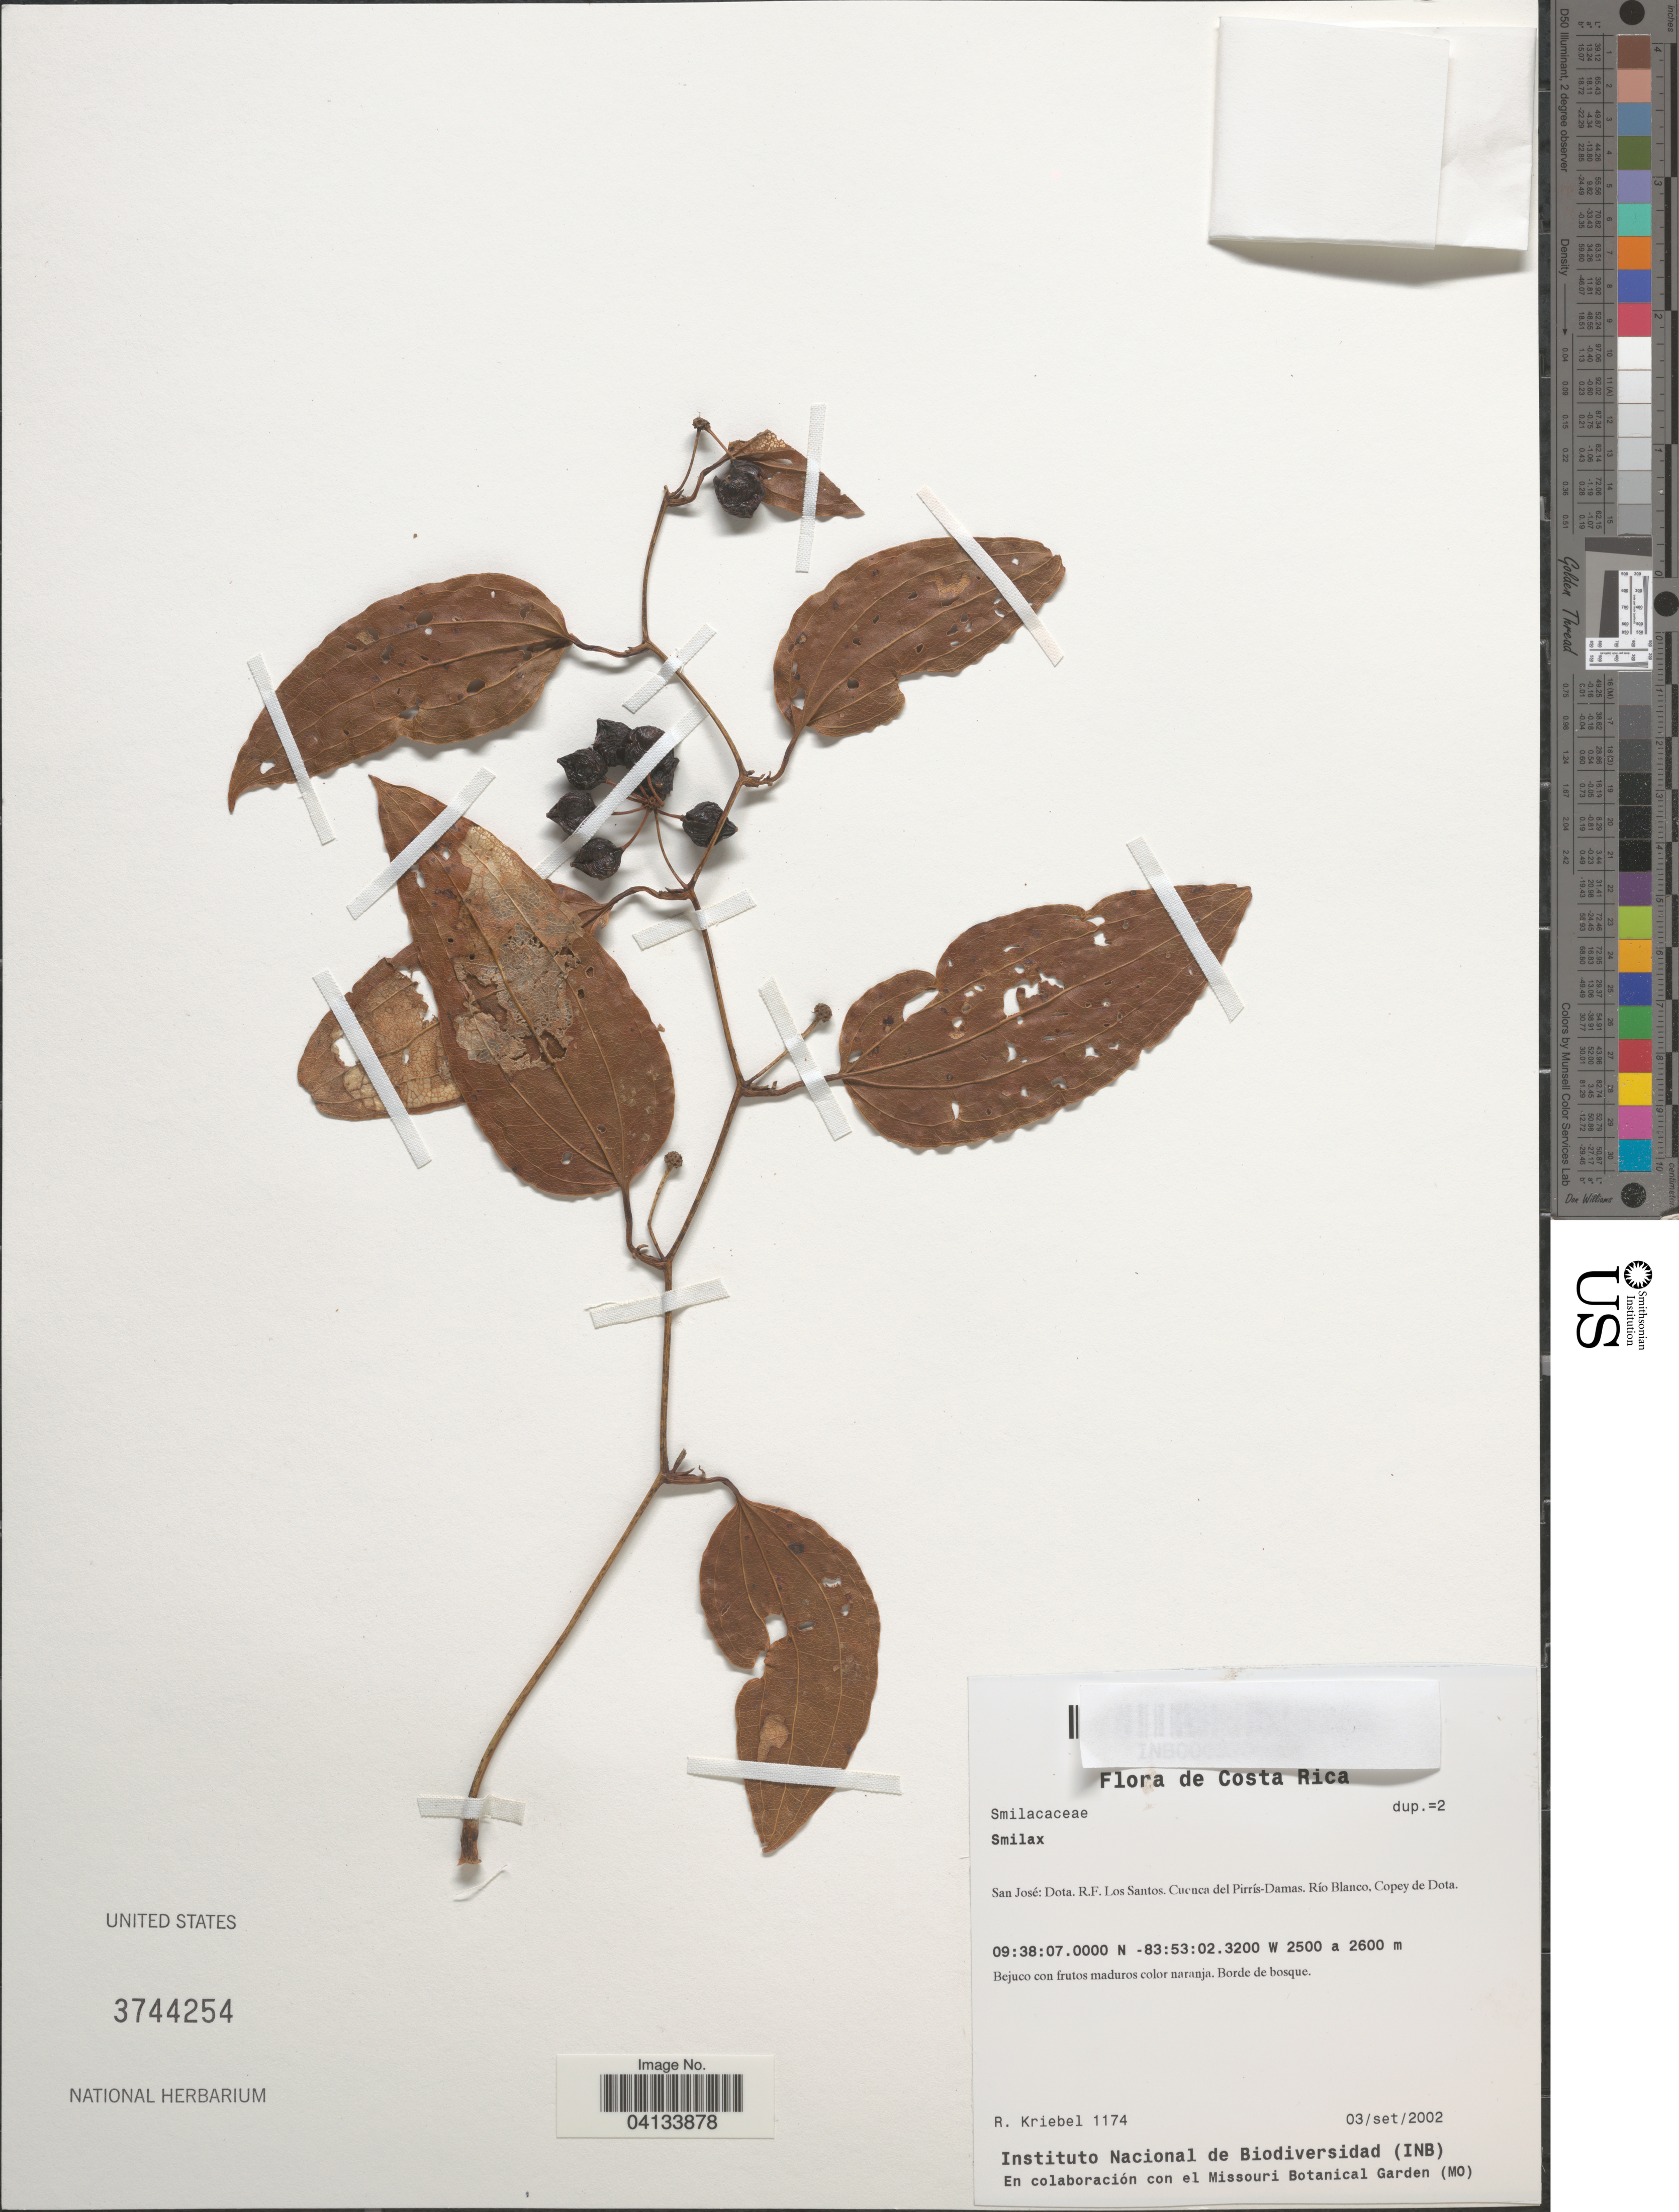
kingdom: Plantae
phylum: Tracheophyta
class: Liliopsida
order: Liliales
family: Smilacaceae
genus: Smilax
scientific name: Smilax sp.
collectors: R. Kriebel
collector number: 1174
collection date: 2002-09-03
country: Costa Rica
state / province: San José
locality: Dota. R.F. Los Santos. Cuenca del Pirrís-Damas. Río Blanco, Copey de Dota.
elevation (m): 2500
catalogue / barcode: US 3744254